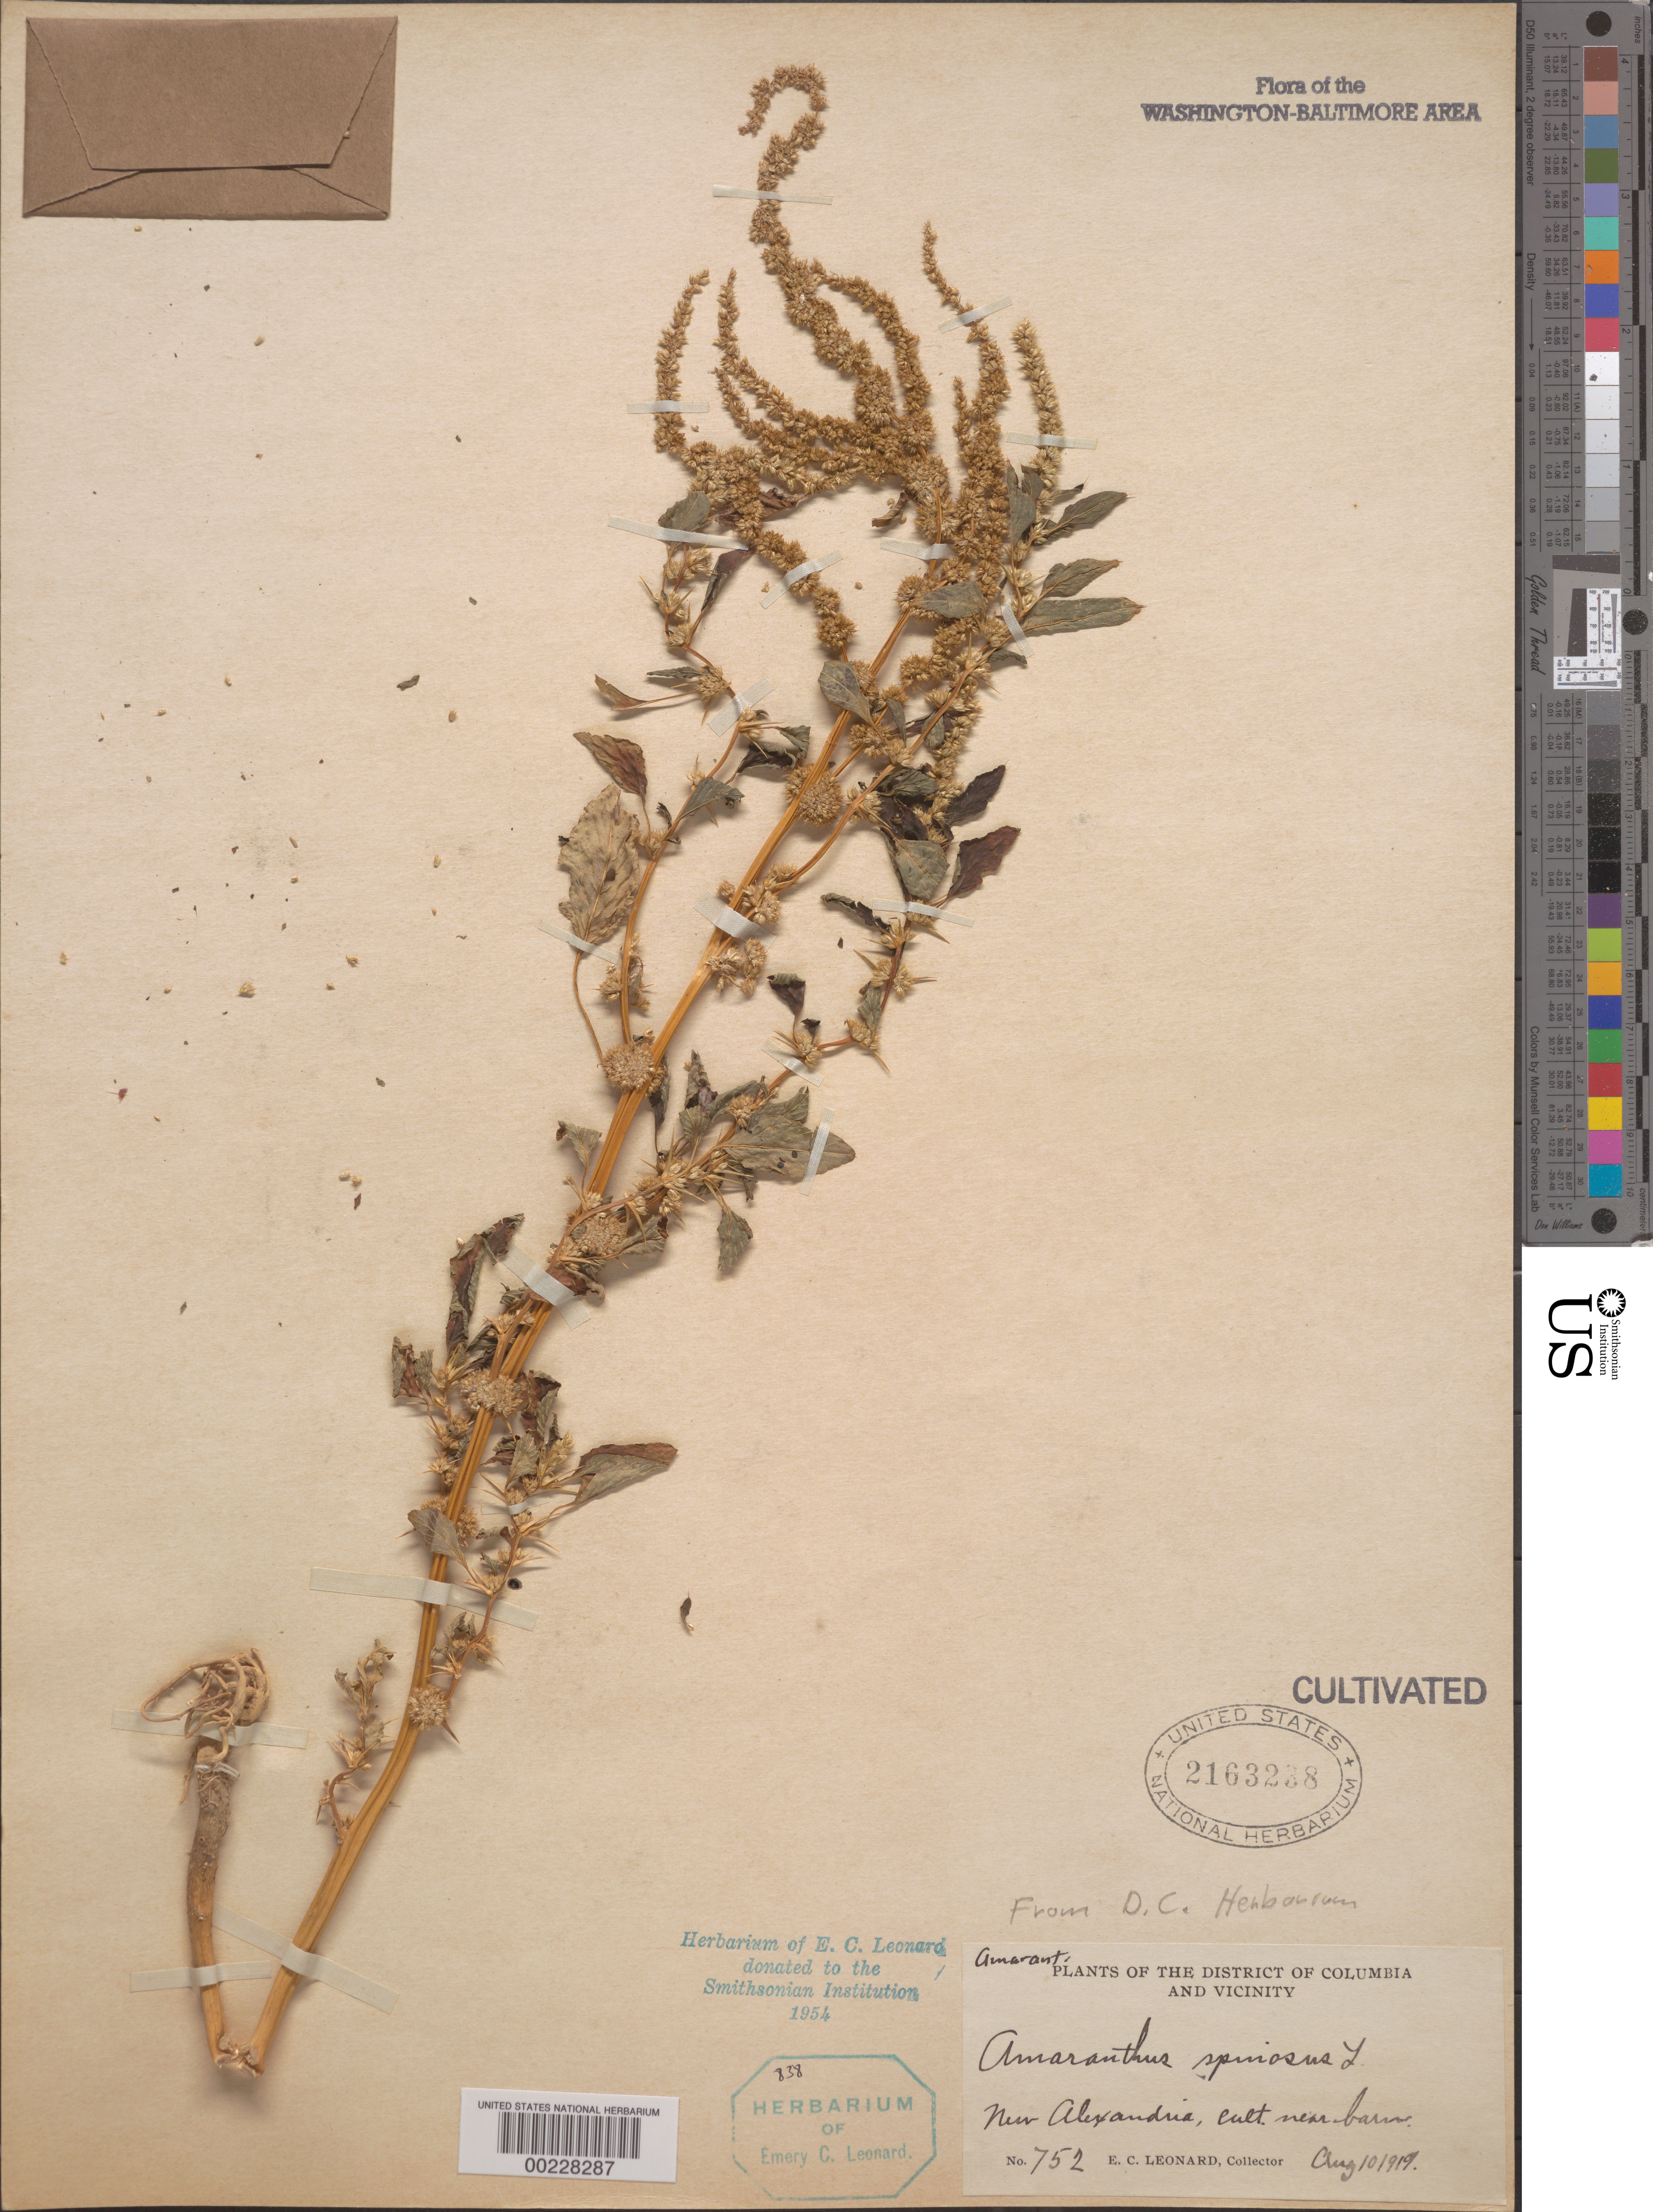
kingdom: Plantae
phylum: Tracheophyta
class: Magnoliopsida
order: Caryophyllales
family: Amaranthaceae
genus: Amaranthus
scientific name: Amaranthus spinosus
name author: L.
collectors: E. C. Leonard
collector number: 752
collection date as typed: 10 Aug 1919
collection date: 1919-08-10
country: United States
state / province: Virginia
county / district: Fairfax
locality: New Alexandria, near Barn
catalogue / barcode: US 2163238